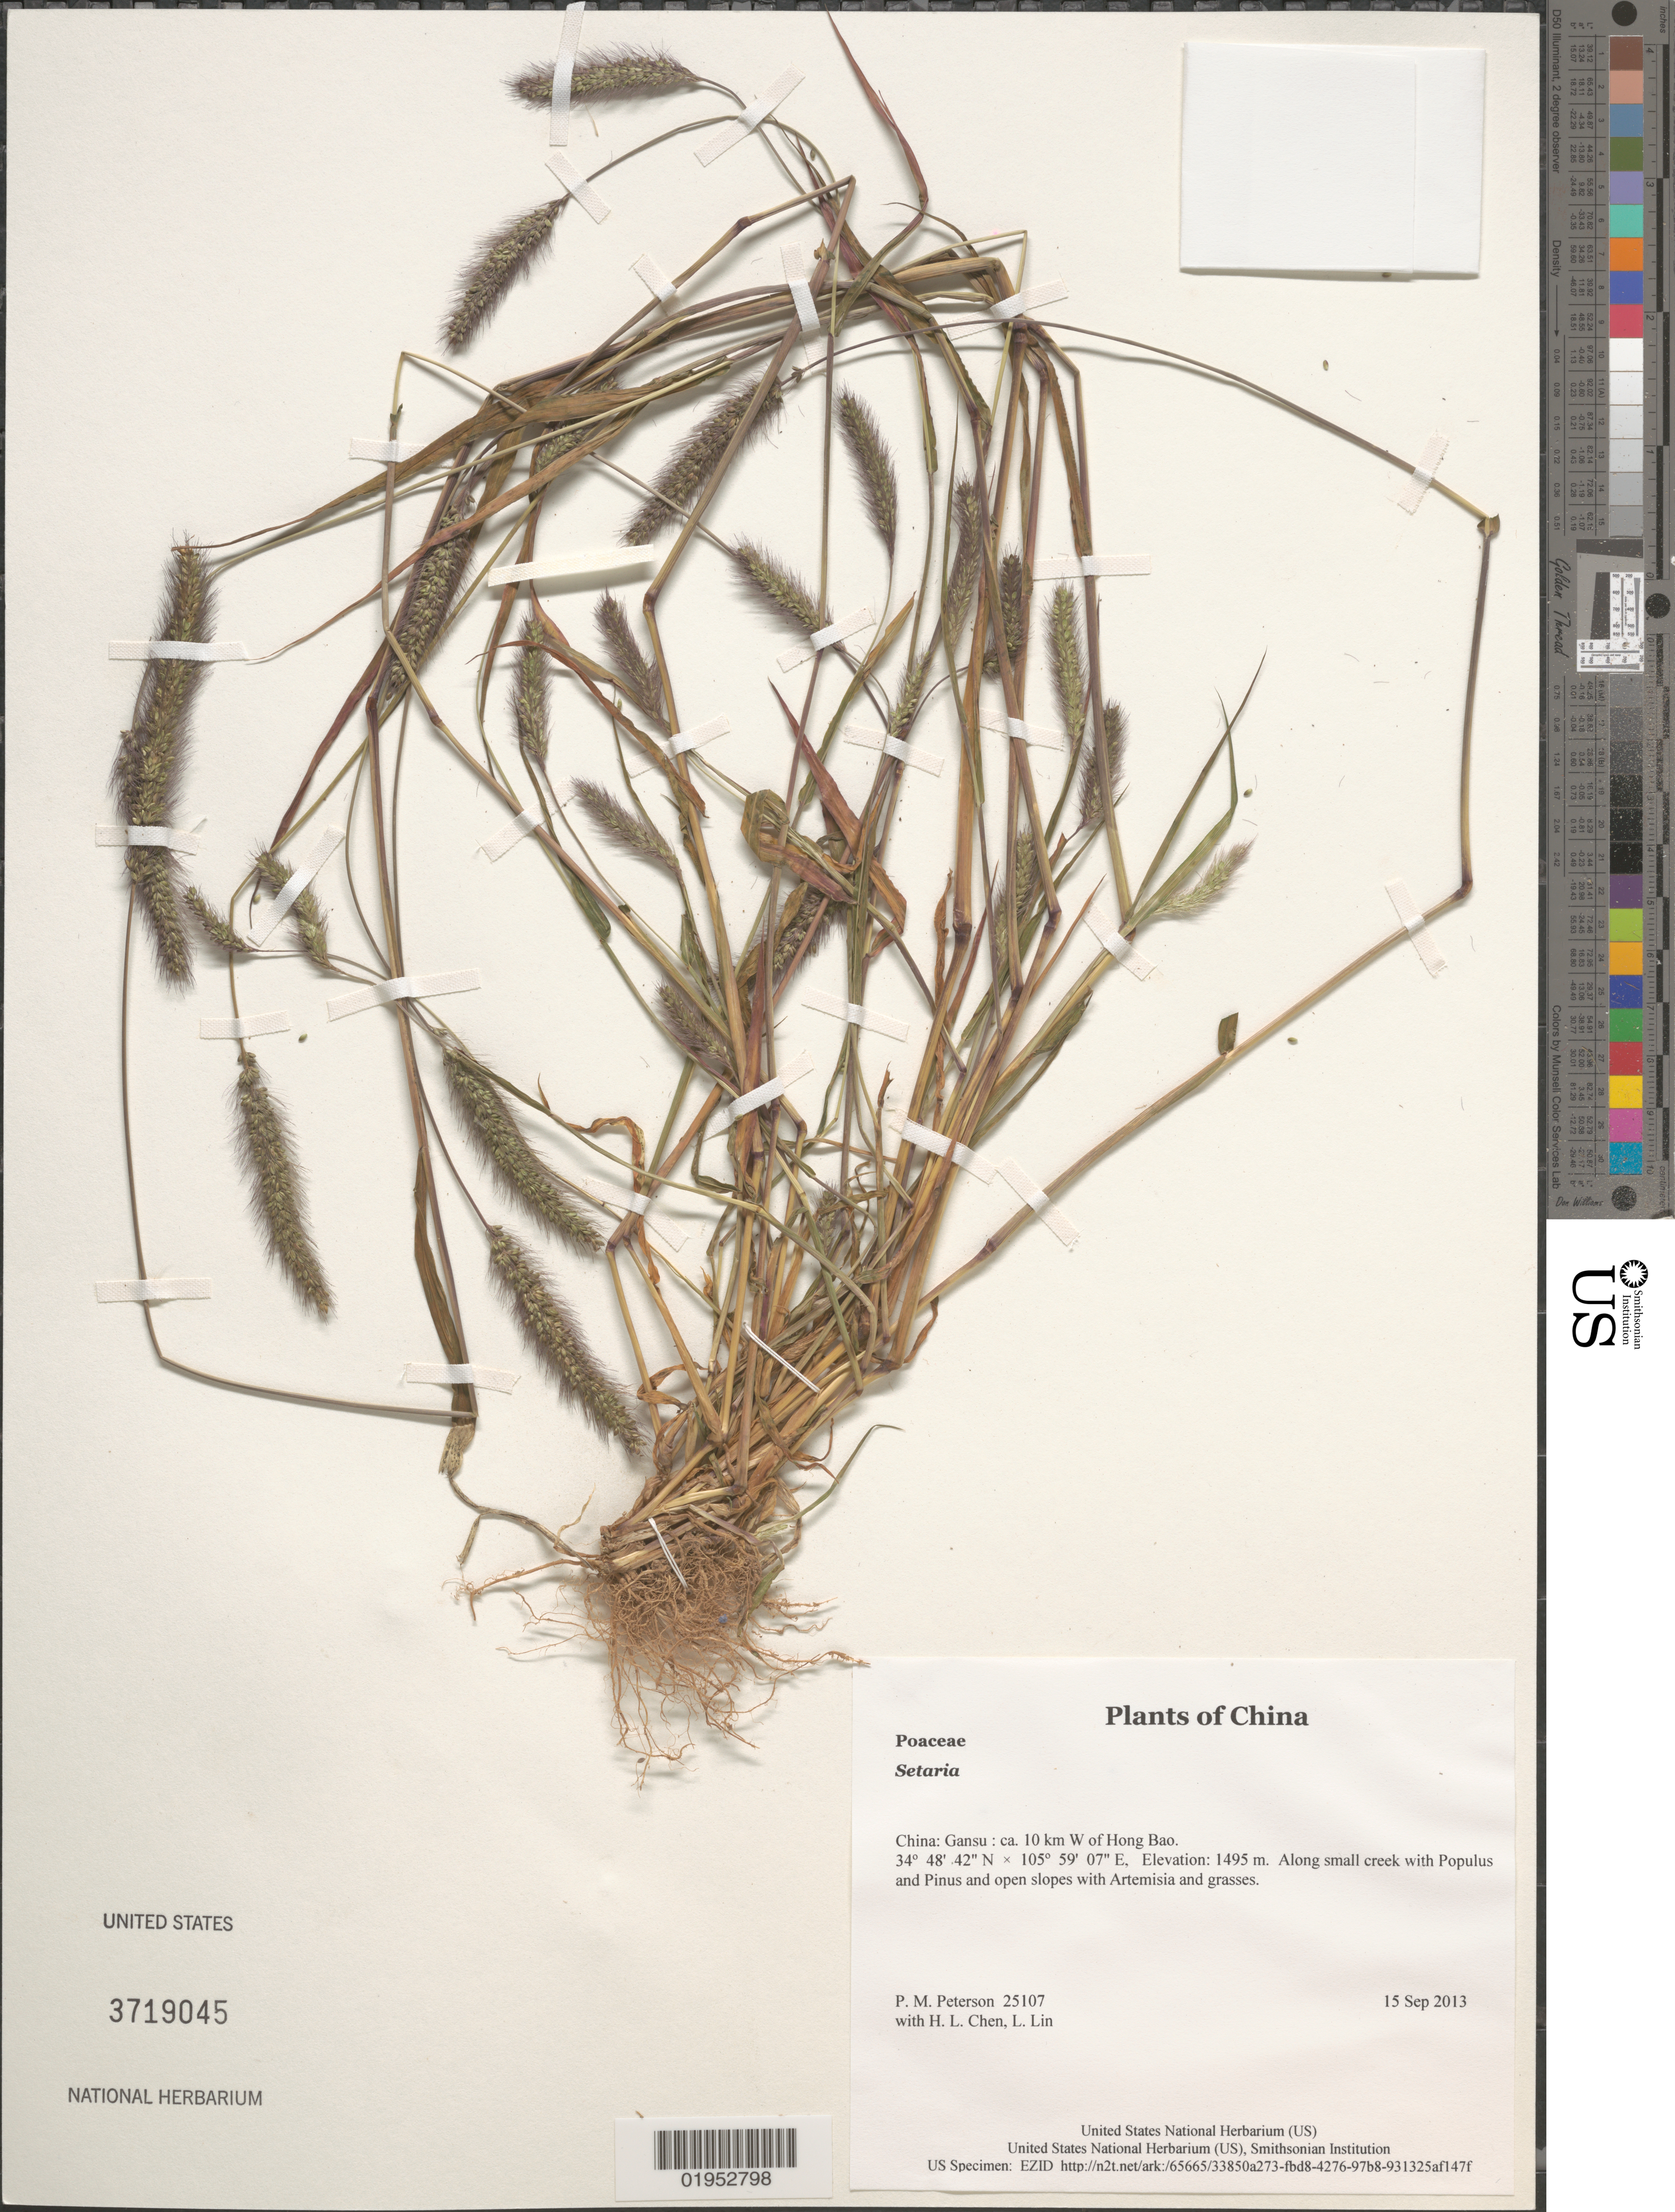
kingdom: Plantae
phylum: Tracheophyta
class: Liliopsida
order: Poales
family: Poaceae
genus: Setaria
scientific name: Setaria sp.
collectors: P. M. Peterson, H. L. Chen & L. Lin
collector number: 25107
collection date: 2013-09-15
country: China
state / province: Gansu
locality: ca. 10 km W of Hong Bao.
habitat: Along small creek with Populus and Pinus and open slopes with Artemisia and grasses.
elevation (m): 1495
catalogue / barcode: US 3719045